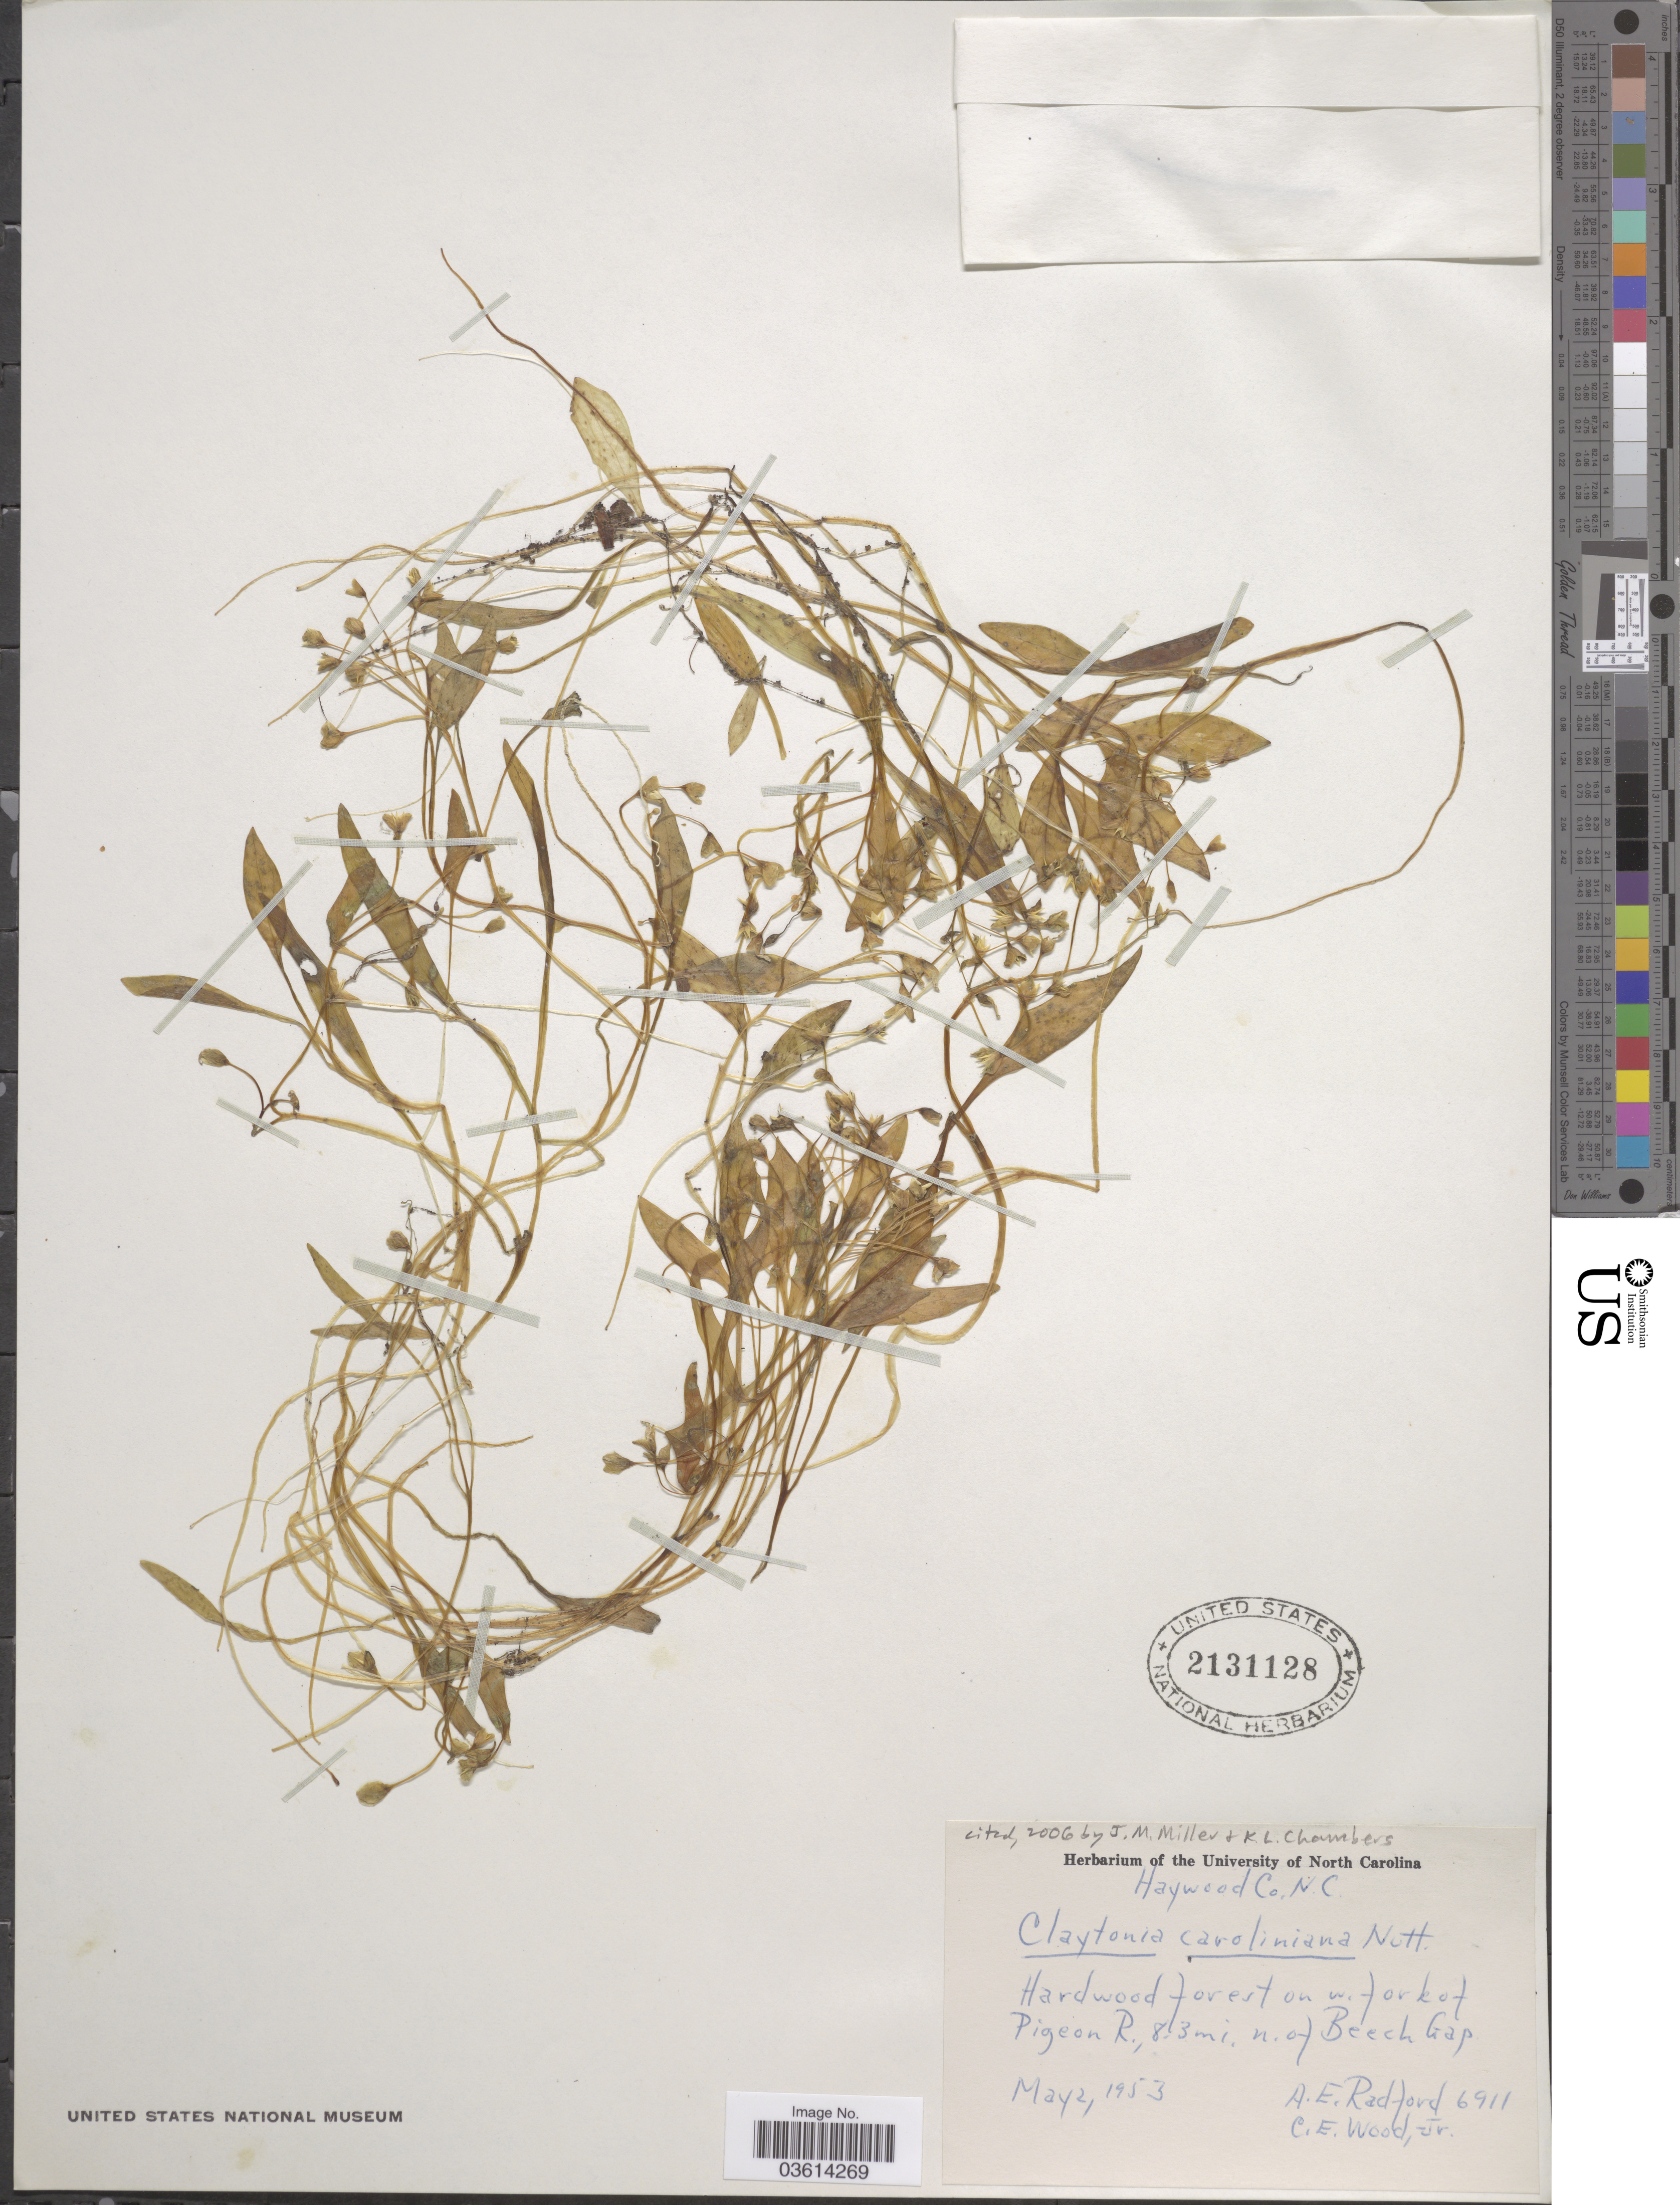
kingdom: Plantae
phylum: Tracheophyta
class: Magnoliopsida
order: Caryophyllales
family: Montiaceae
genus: Claytonia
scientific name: Claytonia caroliniana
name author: Michx.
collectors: A. E. Radford & C. Wood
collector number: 6911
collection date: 1953-05-02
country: United States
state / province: North Carolina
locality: Haywood Co. Hardwood forest on w. fork of Pigeon R., 8.3 mi. n. of Beech Gap.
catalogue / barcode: US 2131128